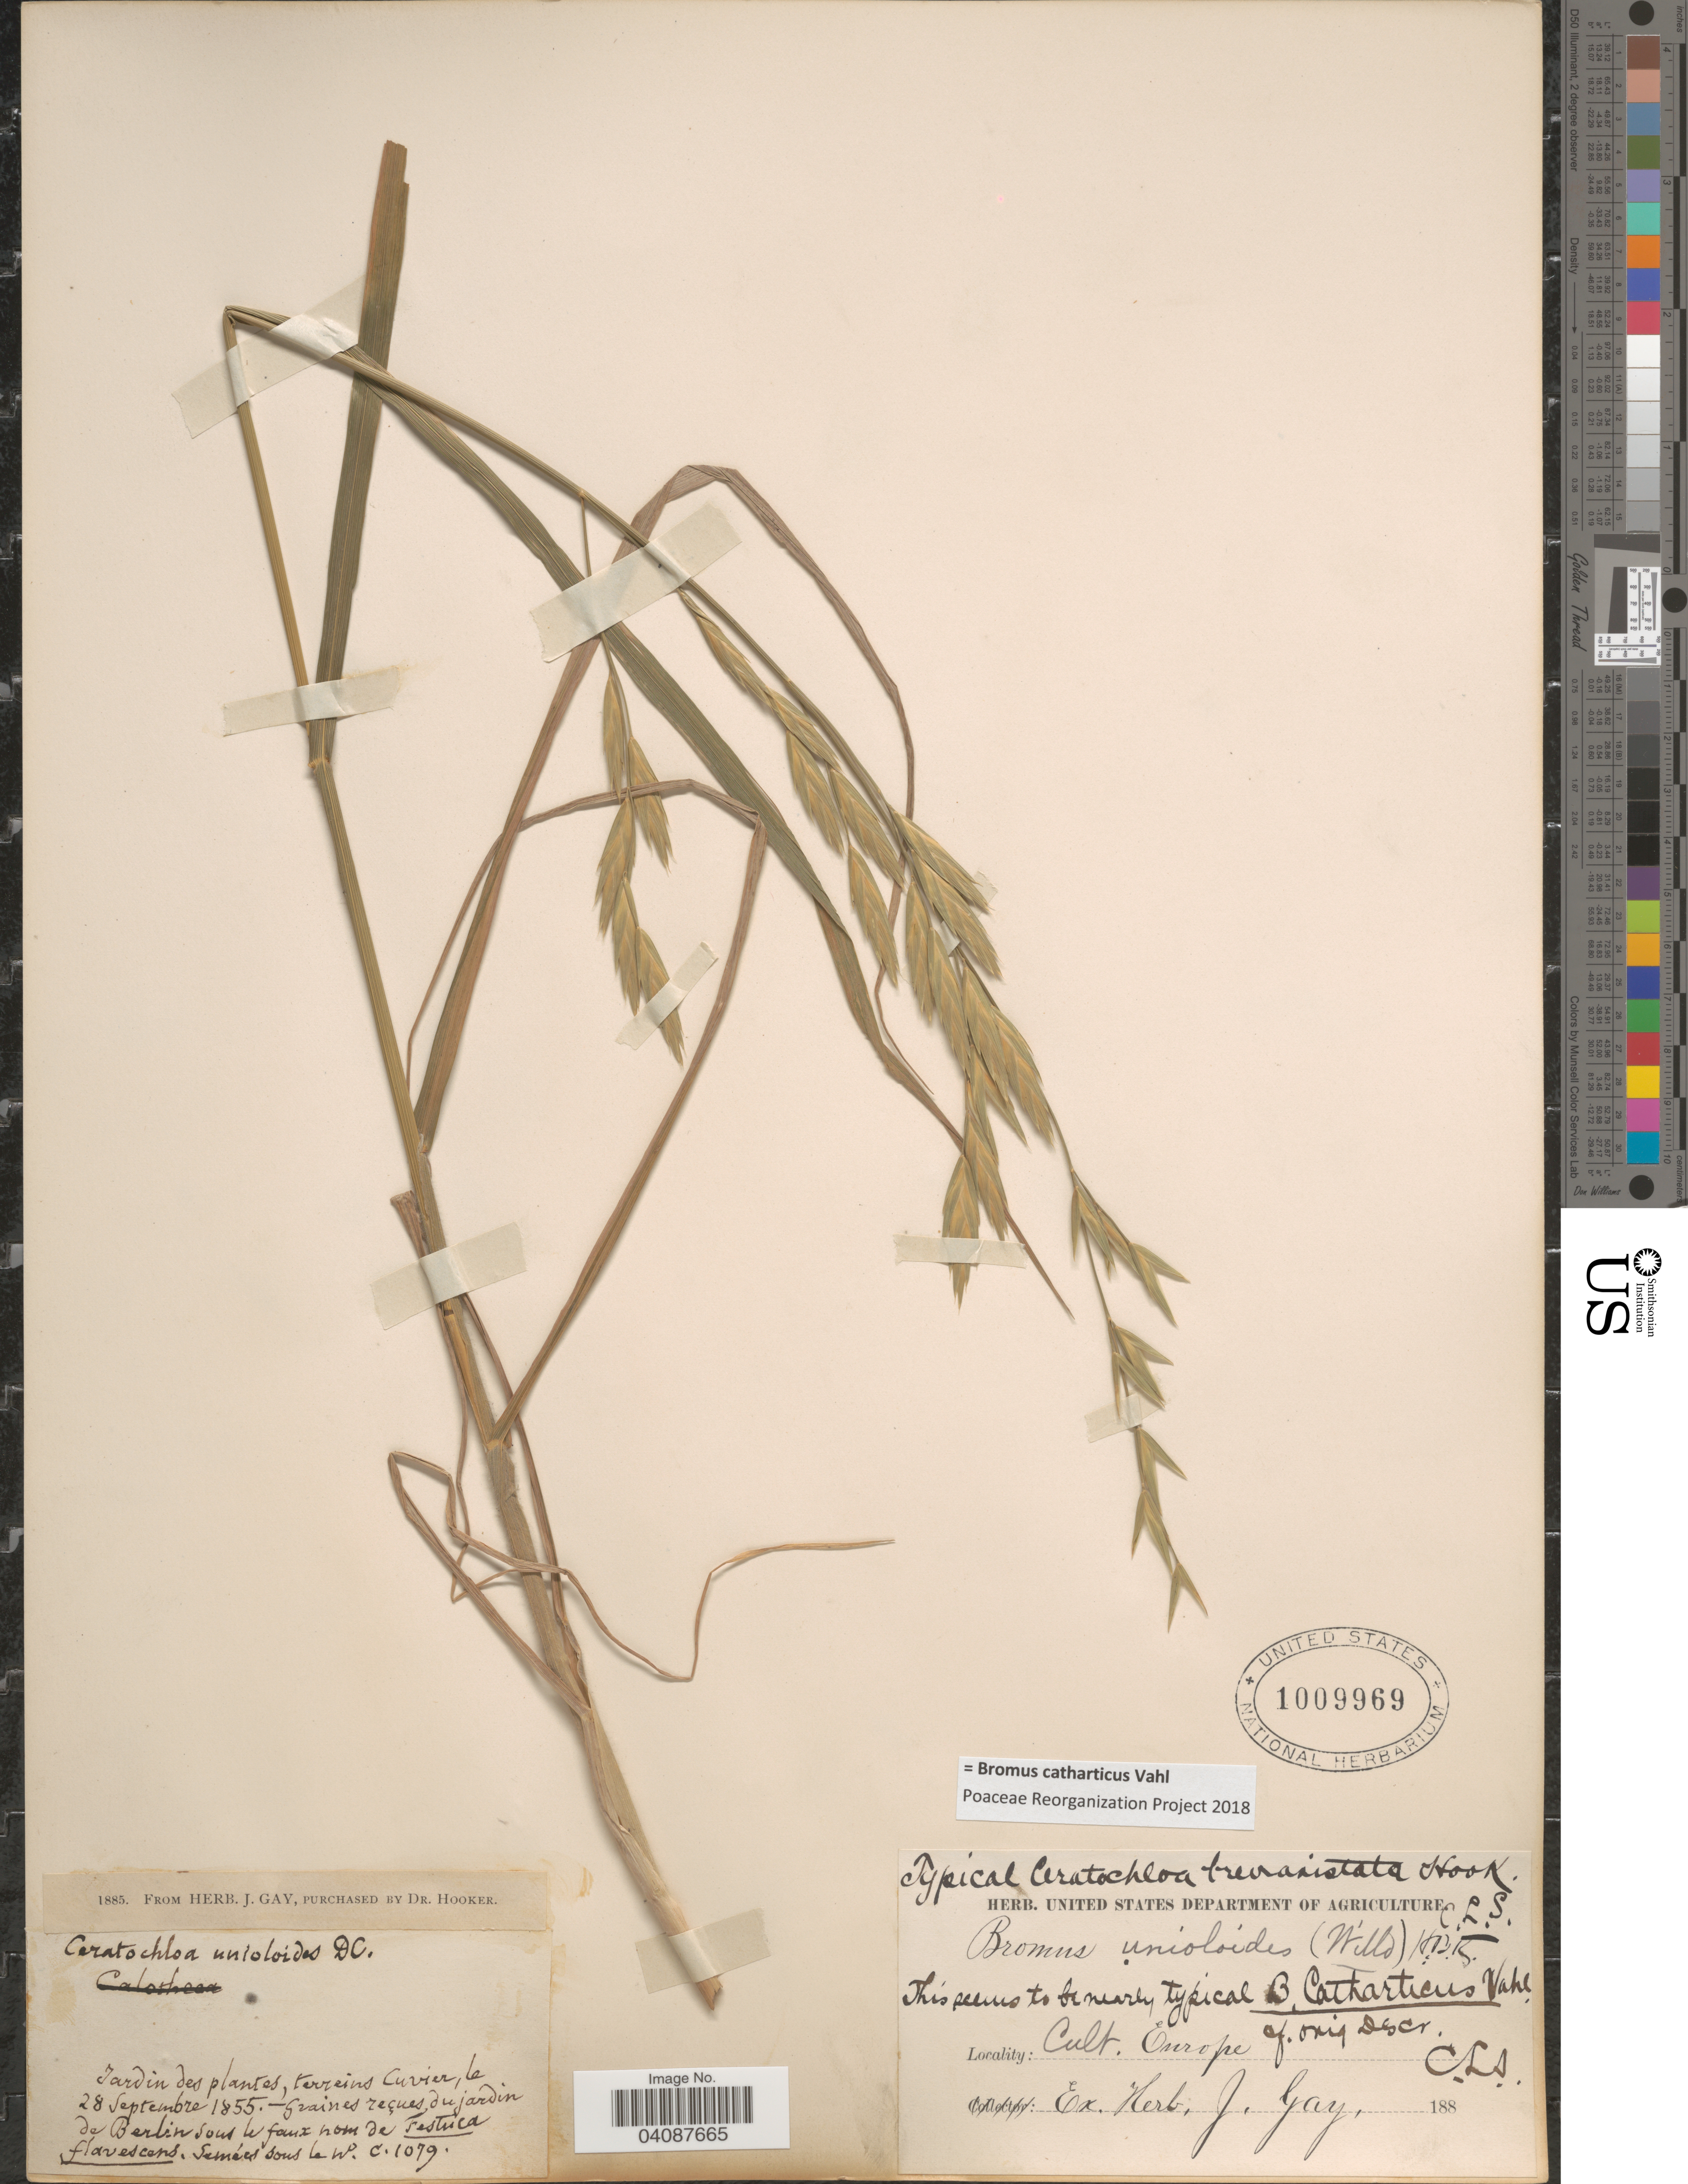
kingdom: Plantae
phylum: Tracheophyta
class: Liliopsida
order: Poales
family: Poaceae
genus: Bromus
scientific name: Bromus commutatus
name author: Schrad.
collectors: ex herb. J. Gay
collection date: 1855-09-28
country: Germany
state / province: Berlin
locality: Jardin des plantes, terreins Cuvier. Graines reçues du jardin de Berlin.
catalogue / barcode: US 1009969